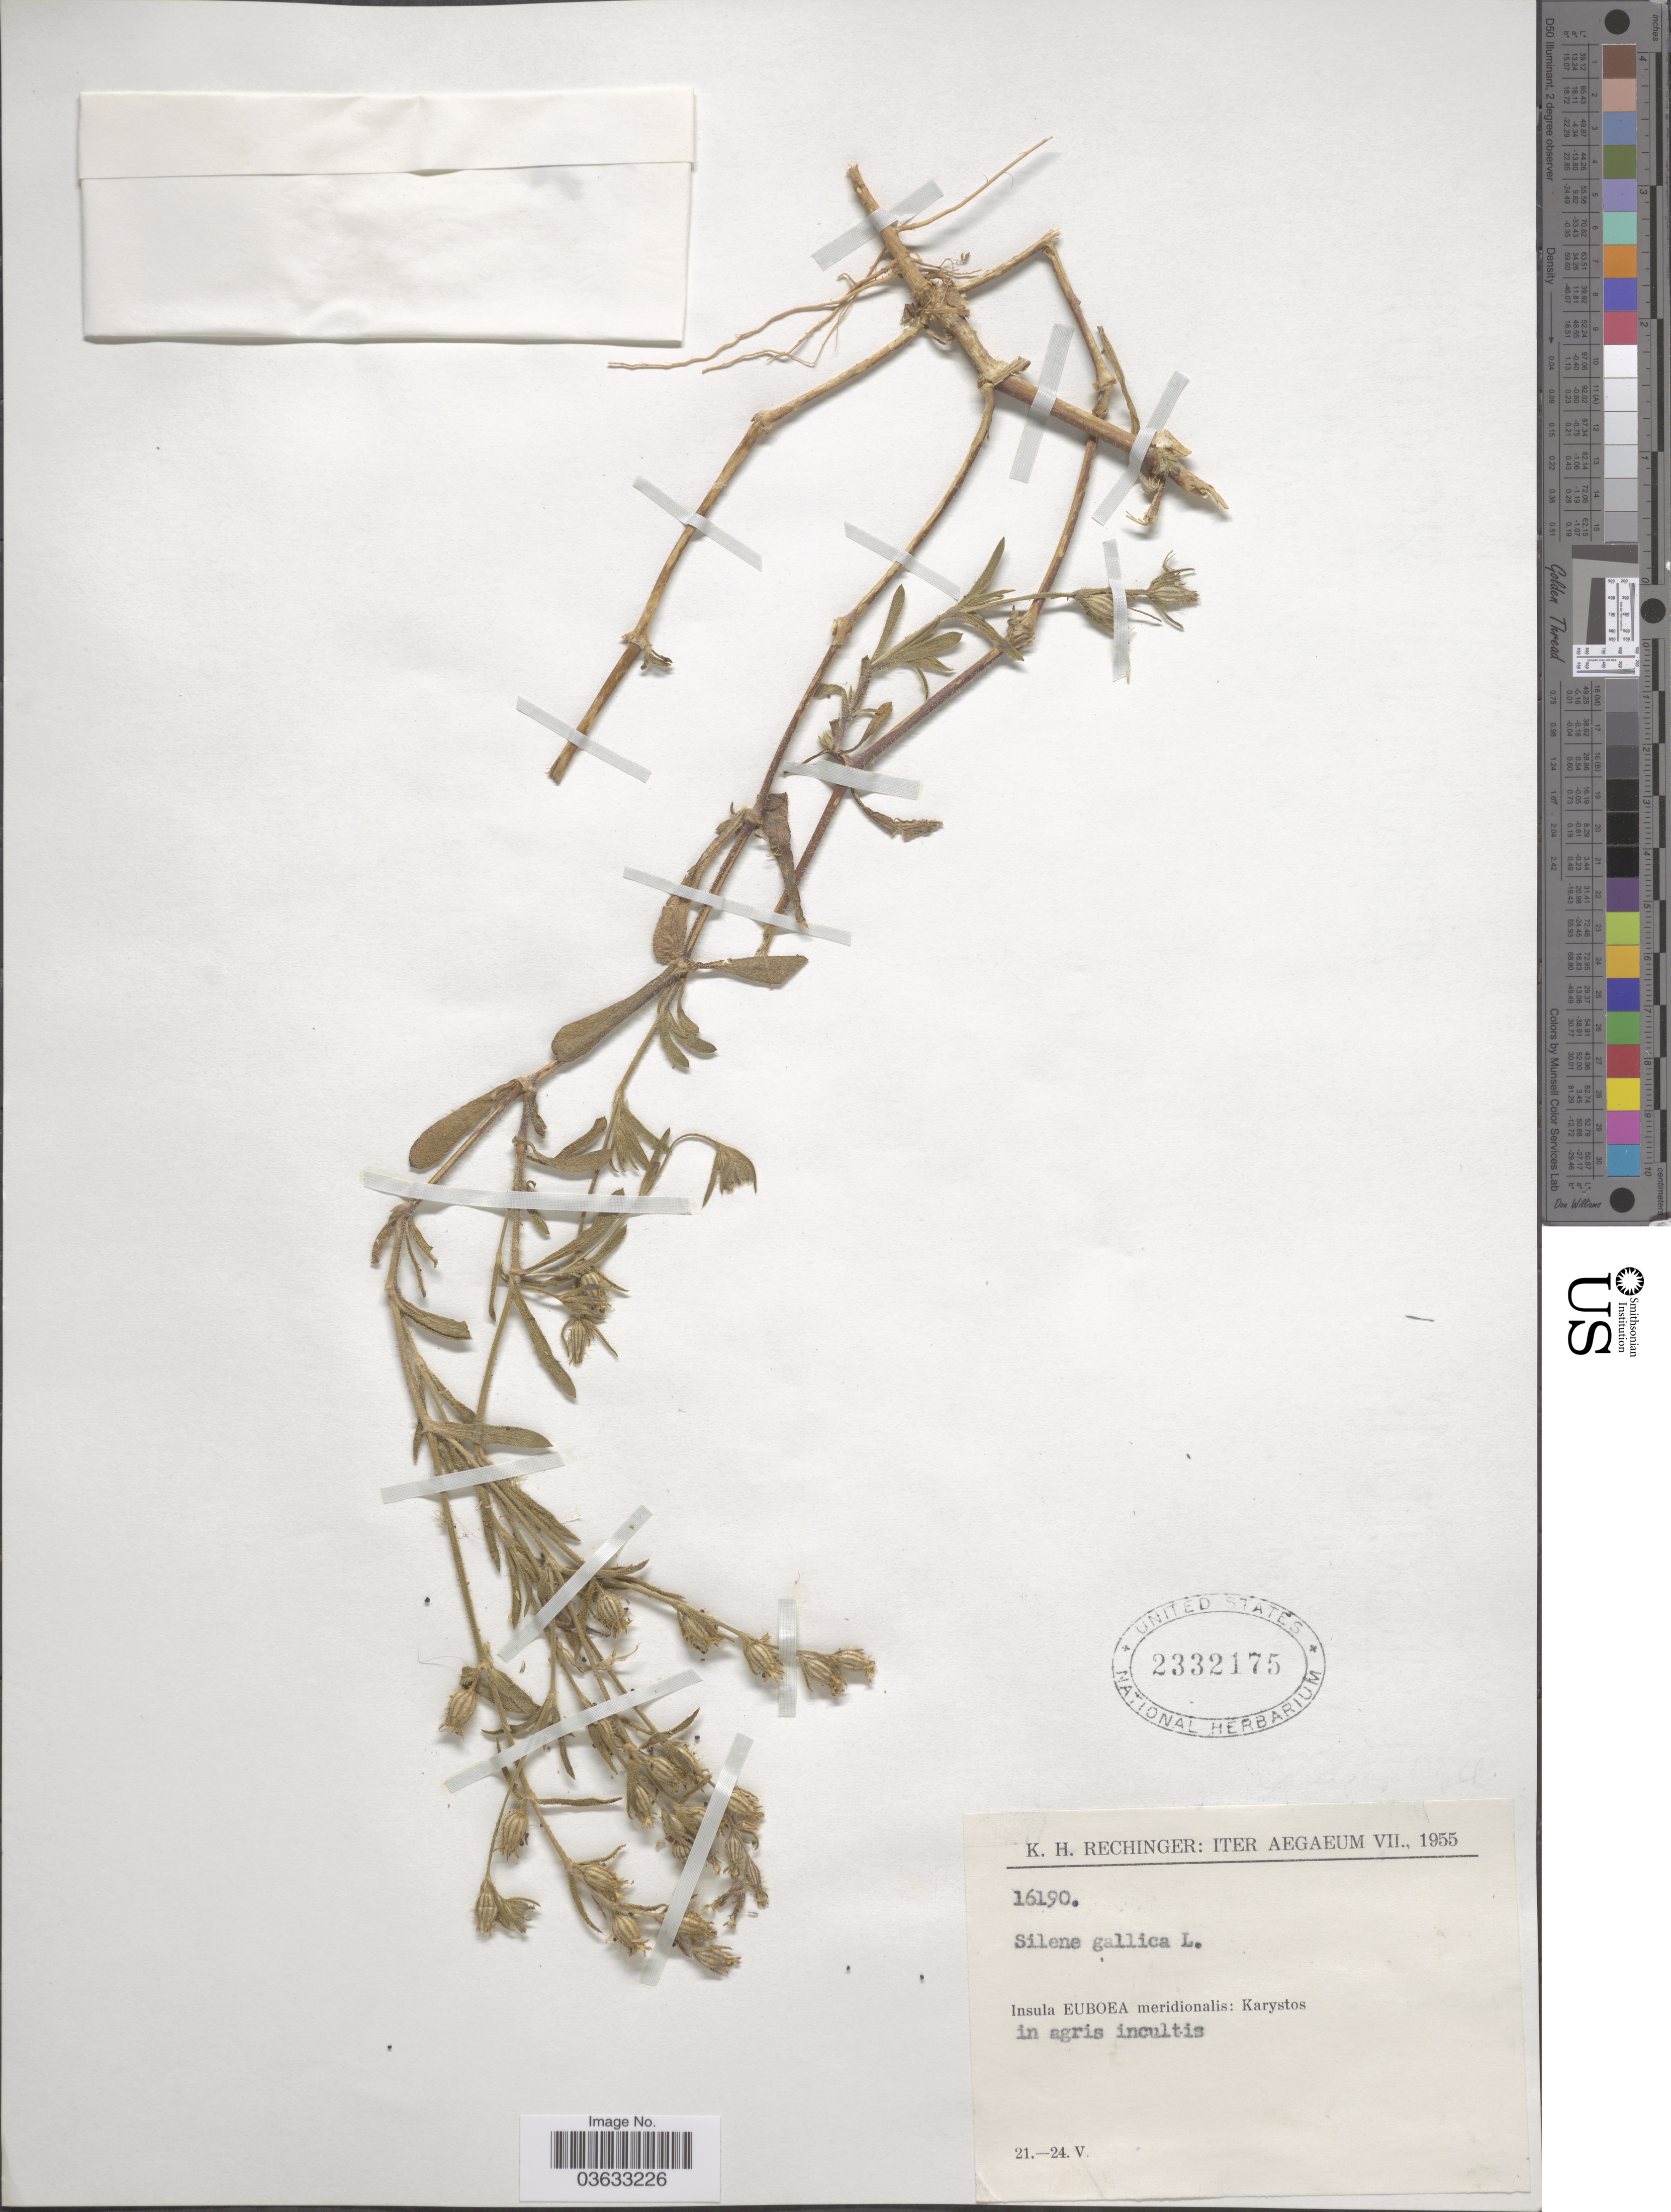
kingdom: Plantae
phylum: Tracheophyta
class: Magnoliopsida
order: Caryophyllales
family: Caryophyllaceae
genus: Silene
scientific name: Silene gallica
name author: L.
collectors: K. H. Rechinger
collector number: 16190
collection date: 1955-05-21/1955-05-24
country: Greece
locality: Iter Aegaeum. Insula Euboea meridionalis: Karystos.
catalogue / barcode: US 2332175